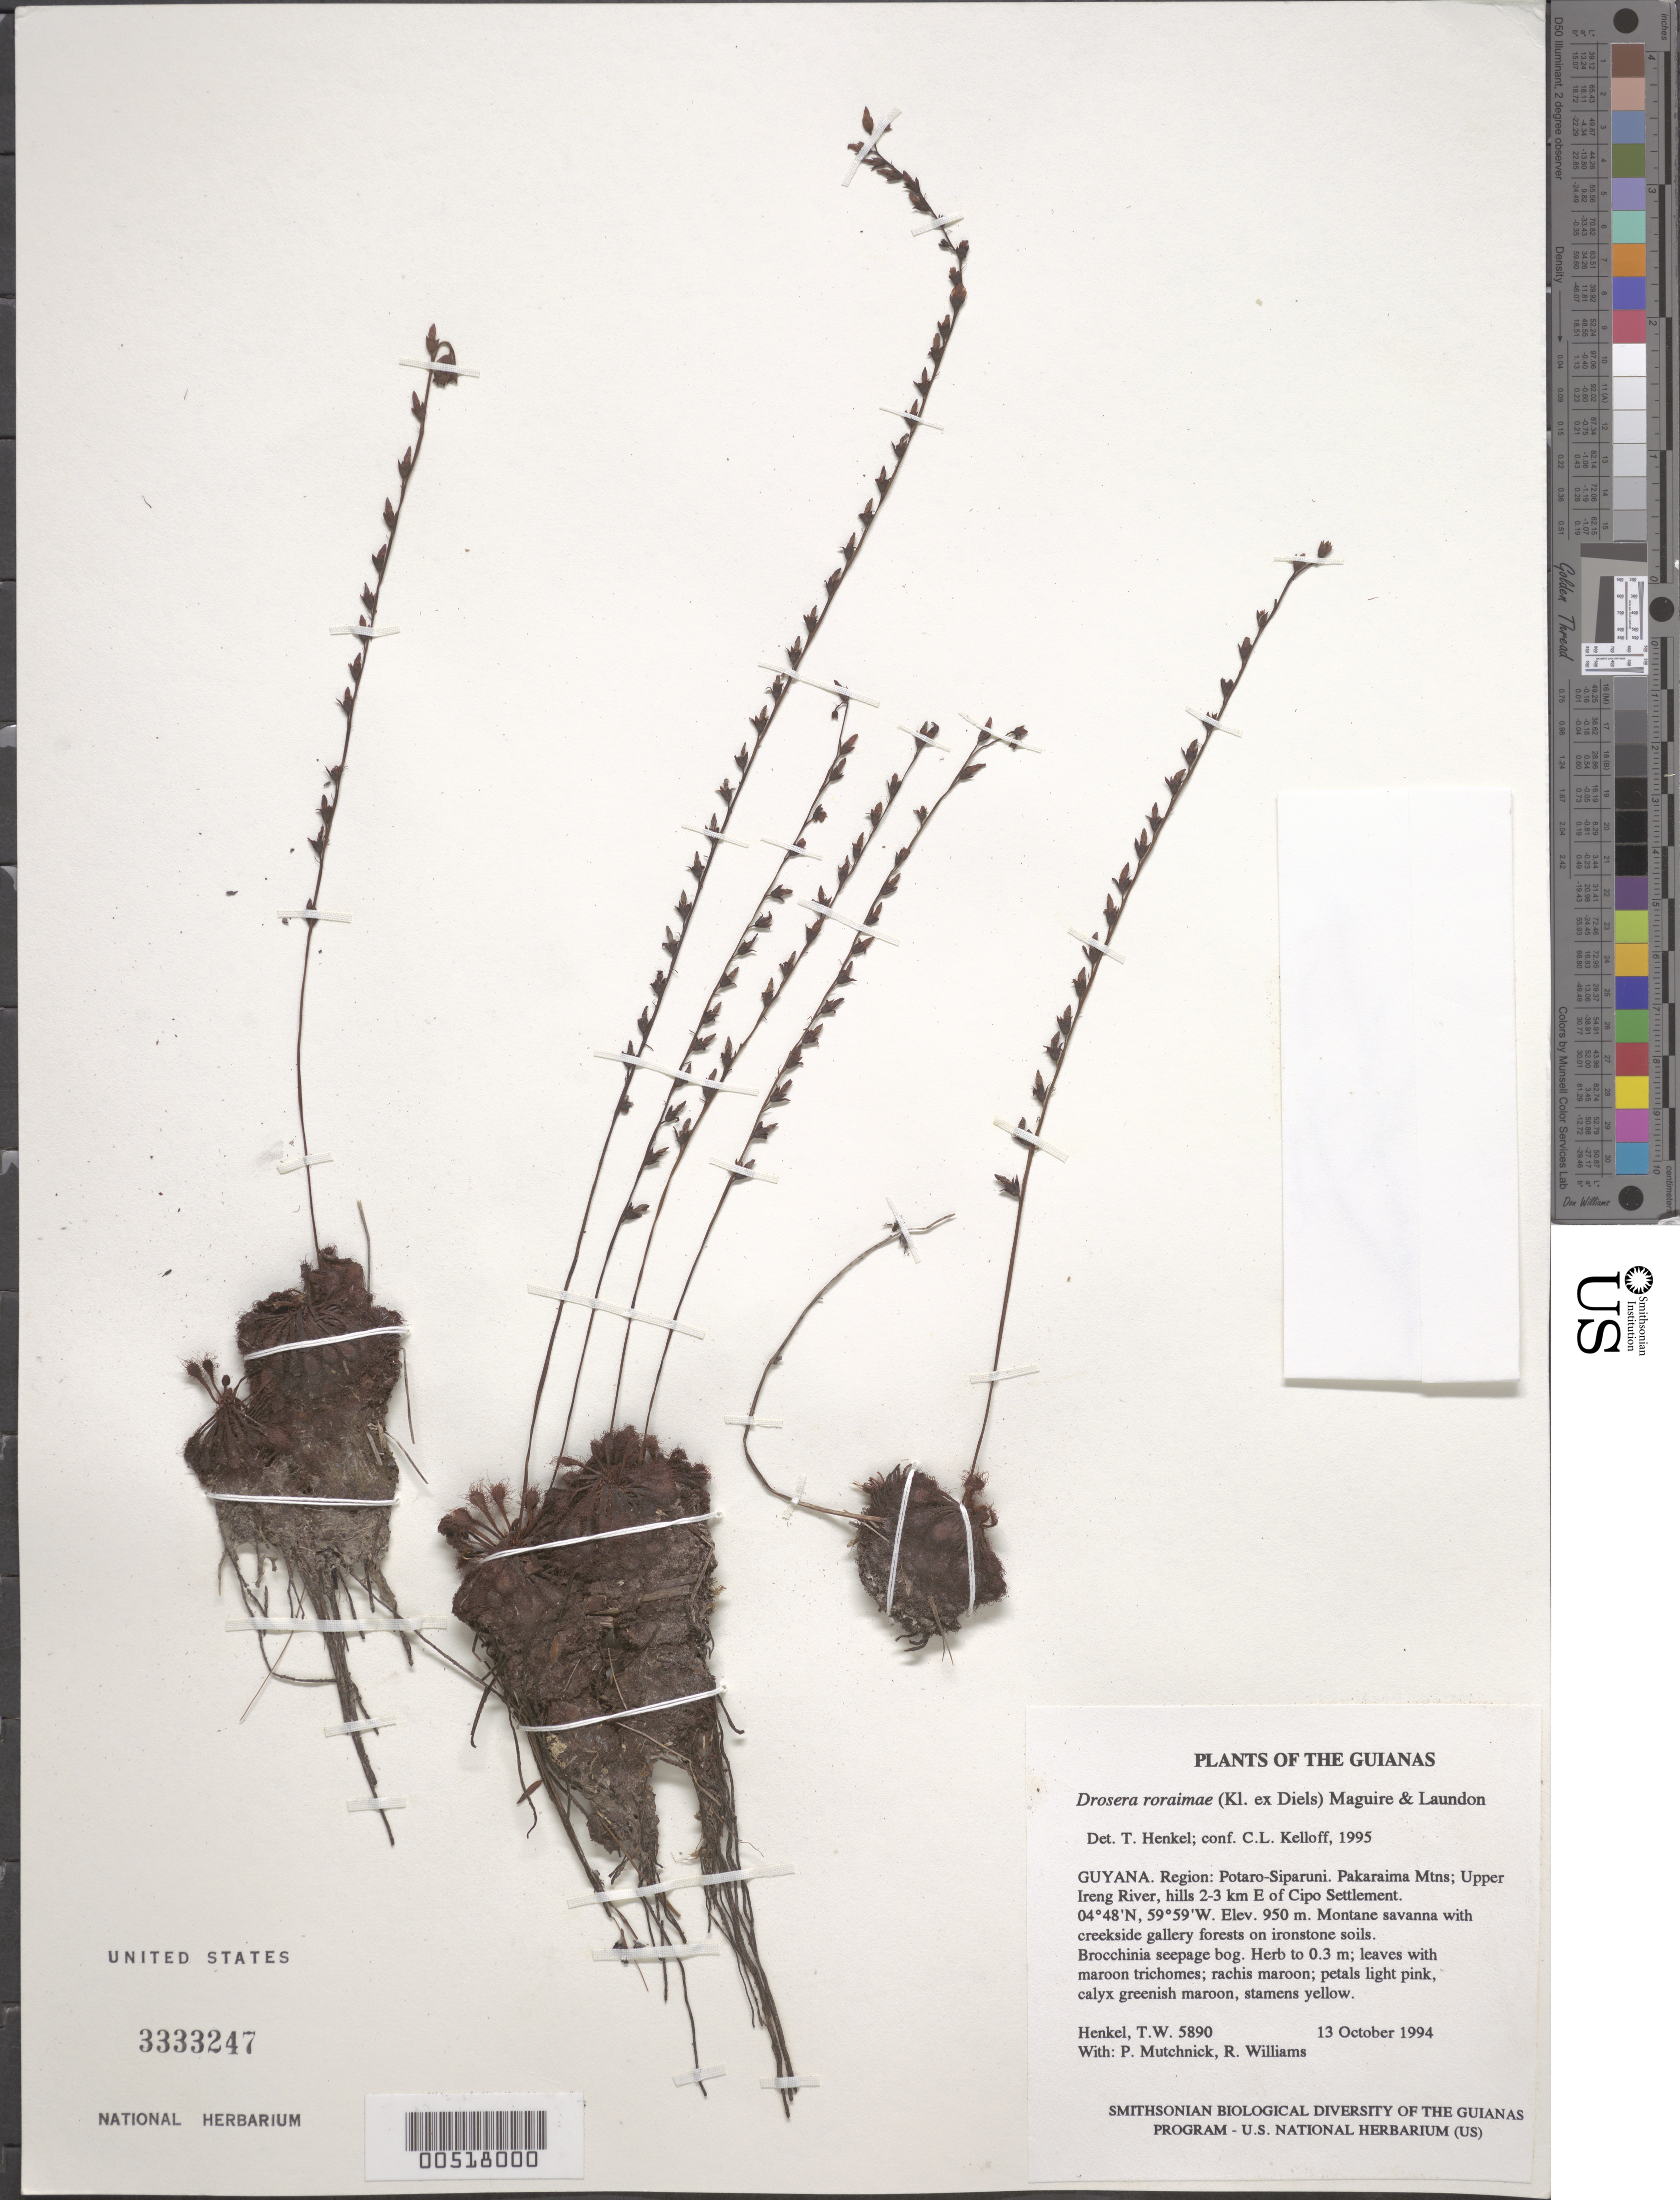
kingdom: Plantae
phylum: Tracheophyta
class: Liliopsida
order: Dioscoreales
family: Burmanniaceae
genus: Burmannia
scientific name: Burmannia bicolor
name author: Mart.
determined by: Kelloff, Carol L., (US), Smithsonian Institution - National Museum of Natural History (UNITED STATES)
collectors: T. Henkel, R. Williams & P. Mutchnick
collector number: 5945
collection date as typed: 19 October 1994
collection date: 1994-10-19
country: Guyana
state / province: Potaro-Siparuni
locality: Pakaraima Mts; Sukabi R. (tributary of Ireng), above Ando Falls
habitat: Sandstone sheet rock savanna and fringing forest edge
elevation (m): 800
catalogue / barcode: US 3333246